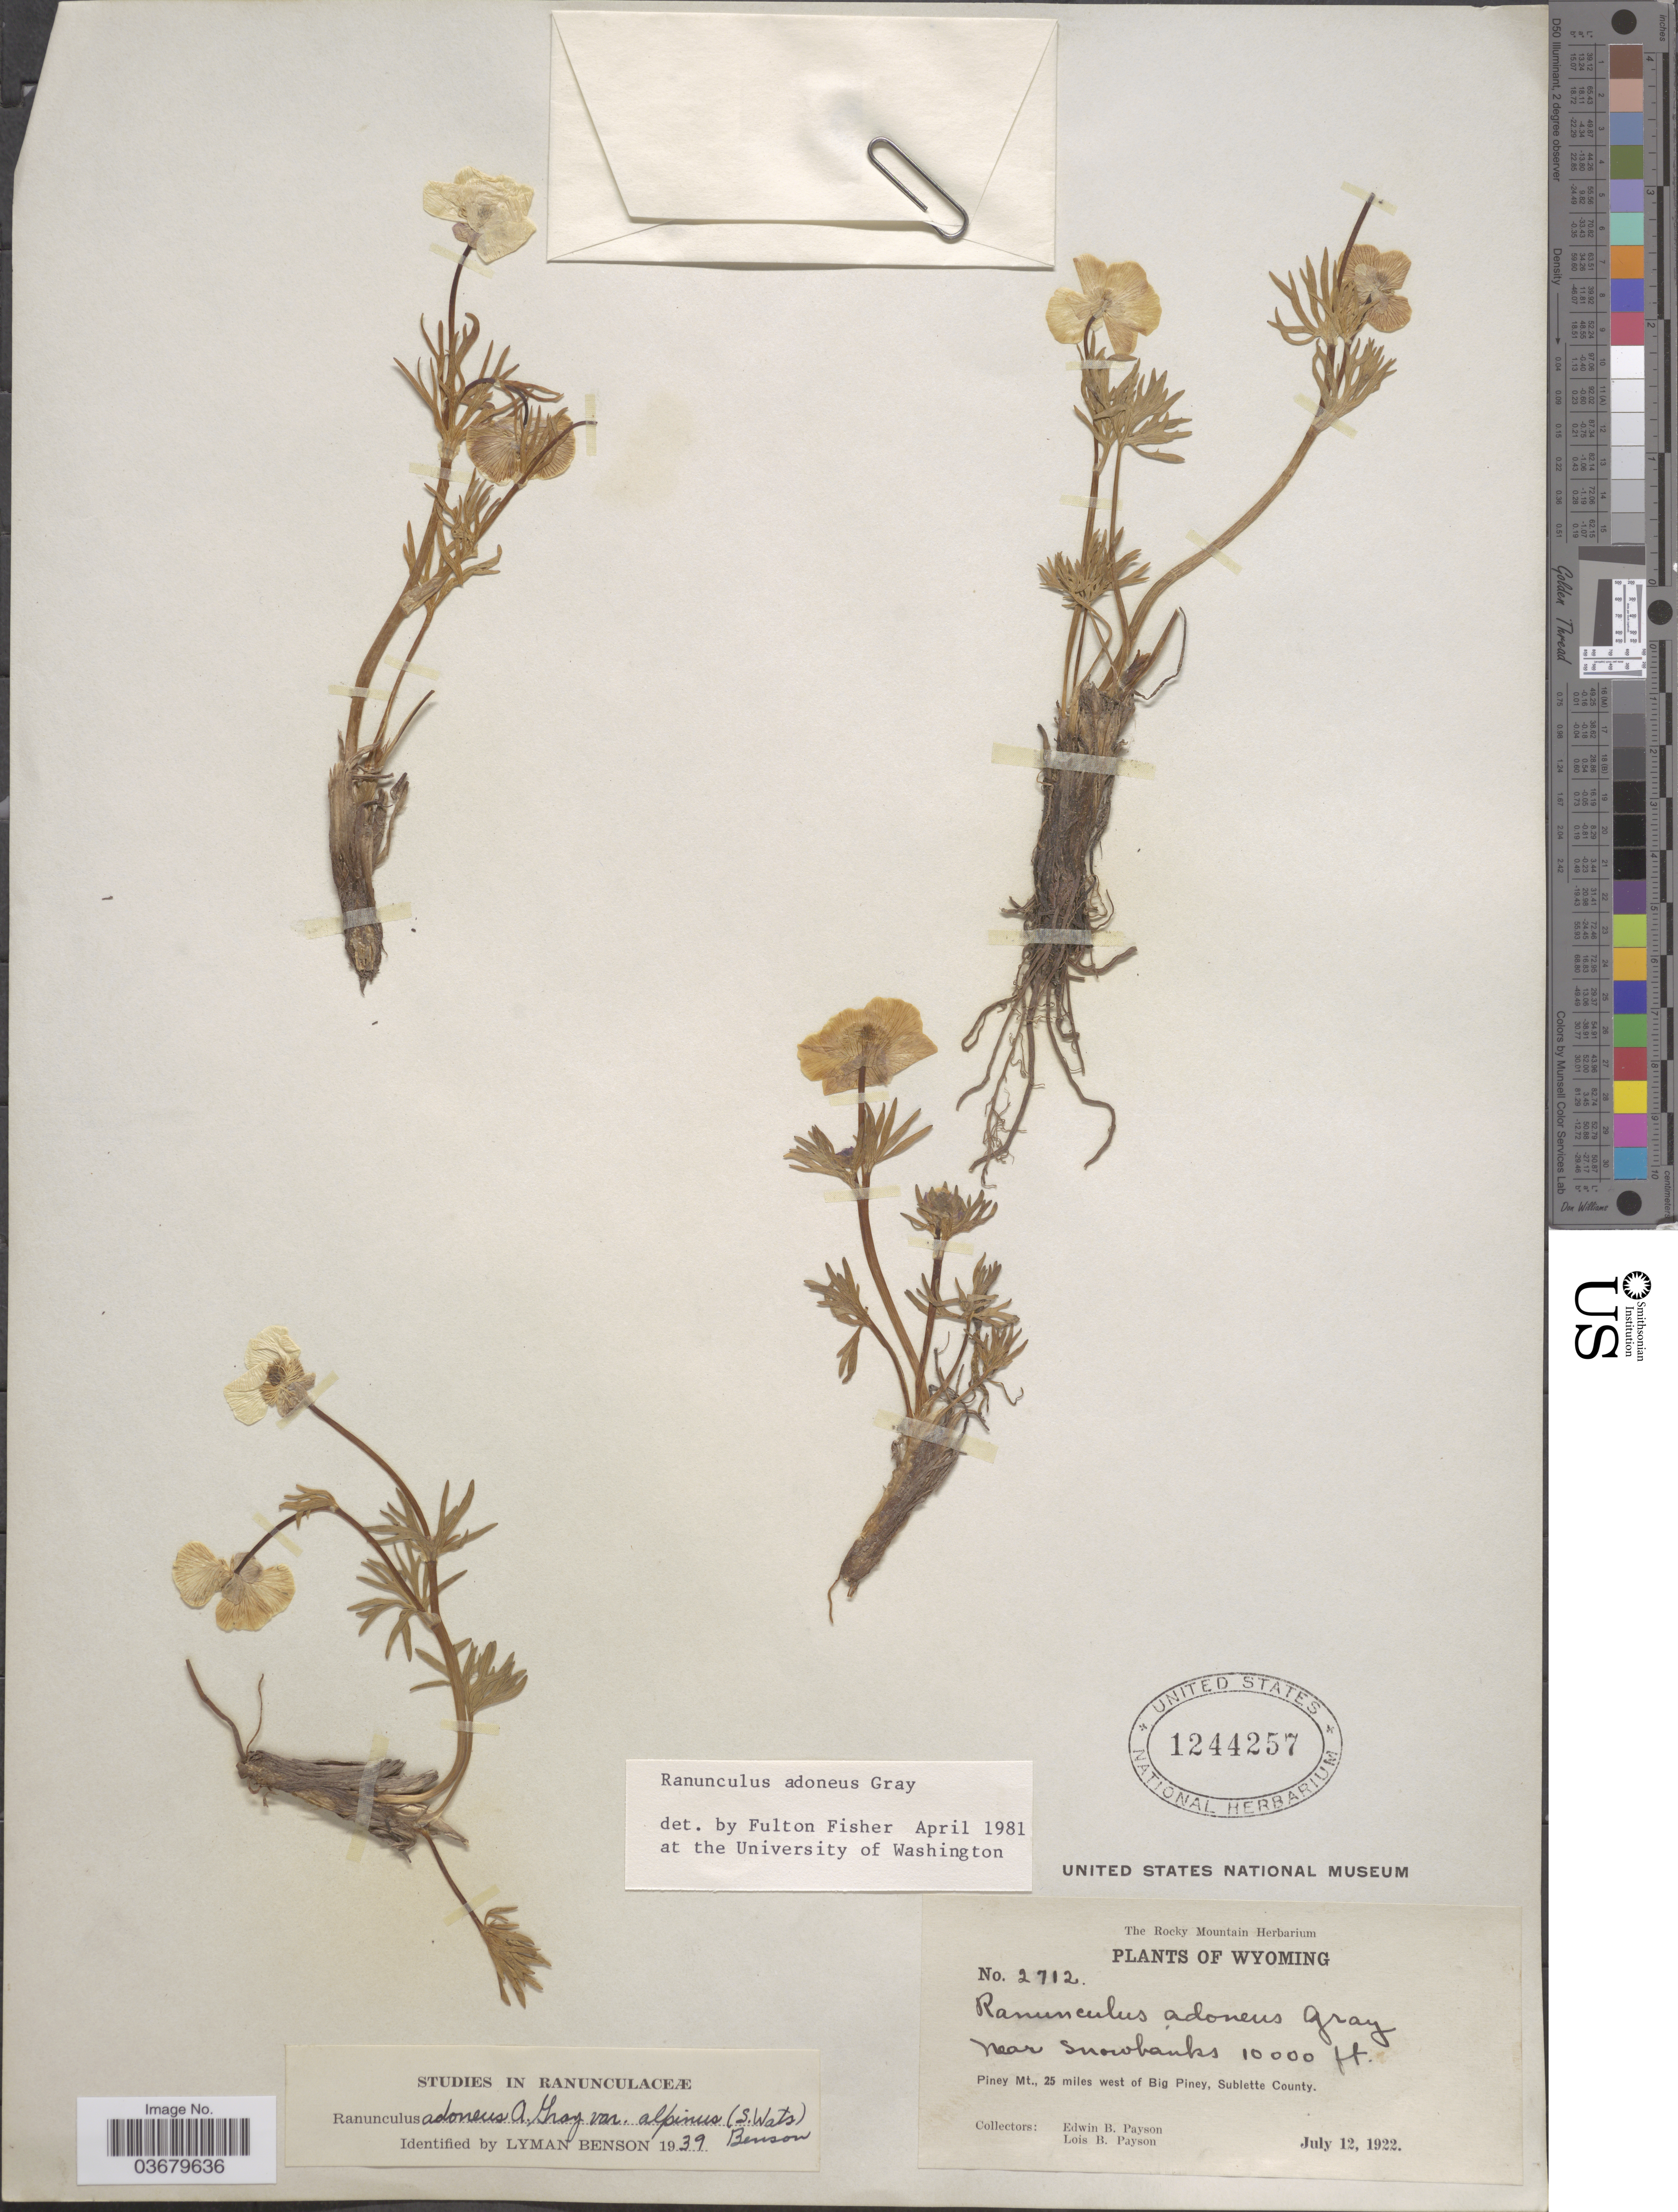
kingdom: Plantae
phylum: Tracheophyta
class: Magnoliopsida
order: Ranunculales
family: Ranunculaceae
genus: Ranunculus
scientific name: Ranunculus adoneus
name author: A. Gray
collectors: E. B. Payson & L. Payson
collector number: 2712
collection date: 1922-07-12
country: United States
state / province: Wyoming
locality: Piney Mt., 25 miles west of Big Piney, Sublette County.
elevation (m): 3048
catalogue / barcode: US 1244257